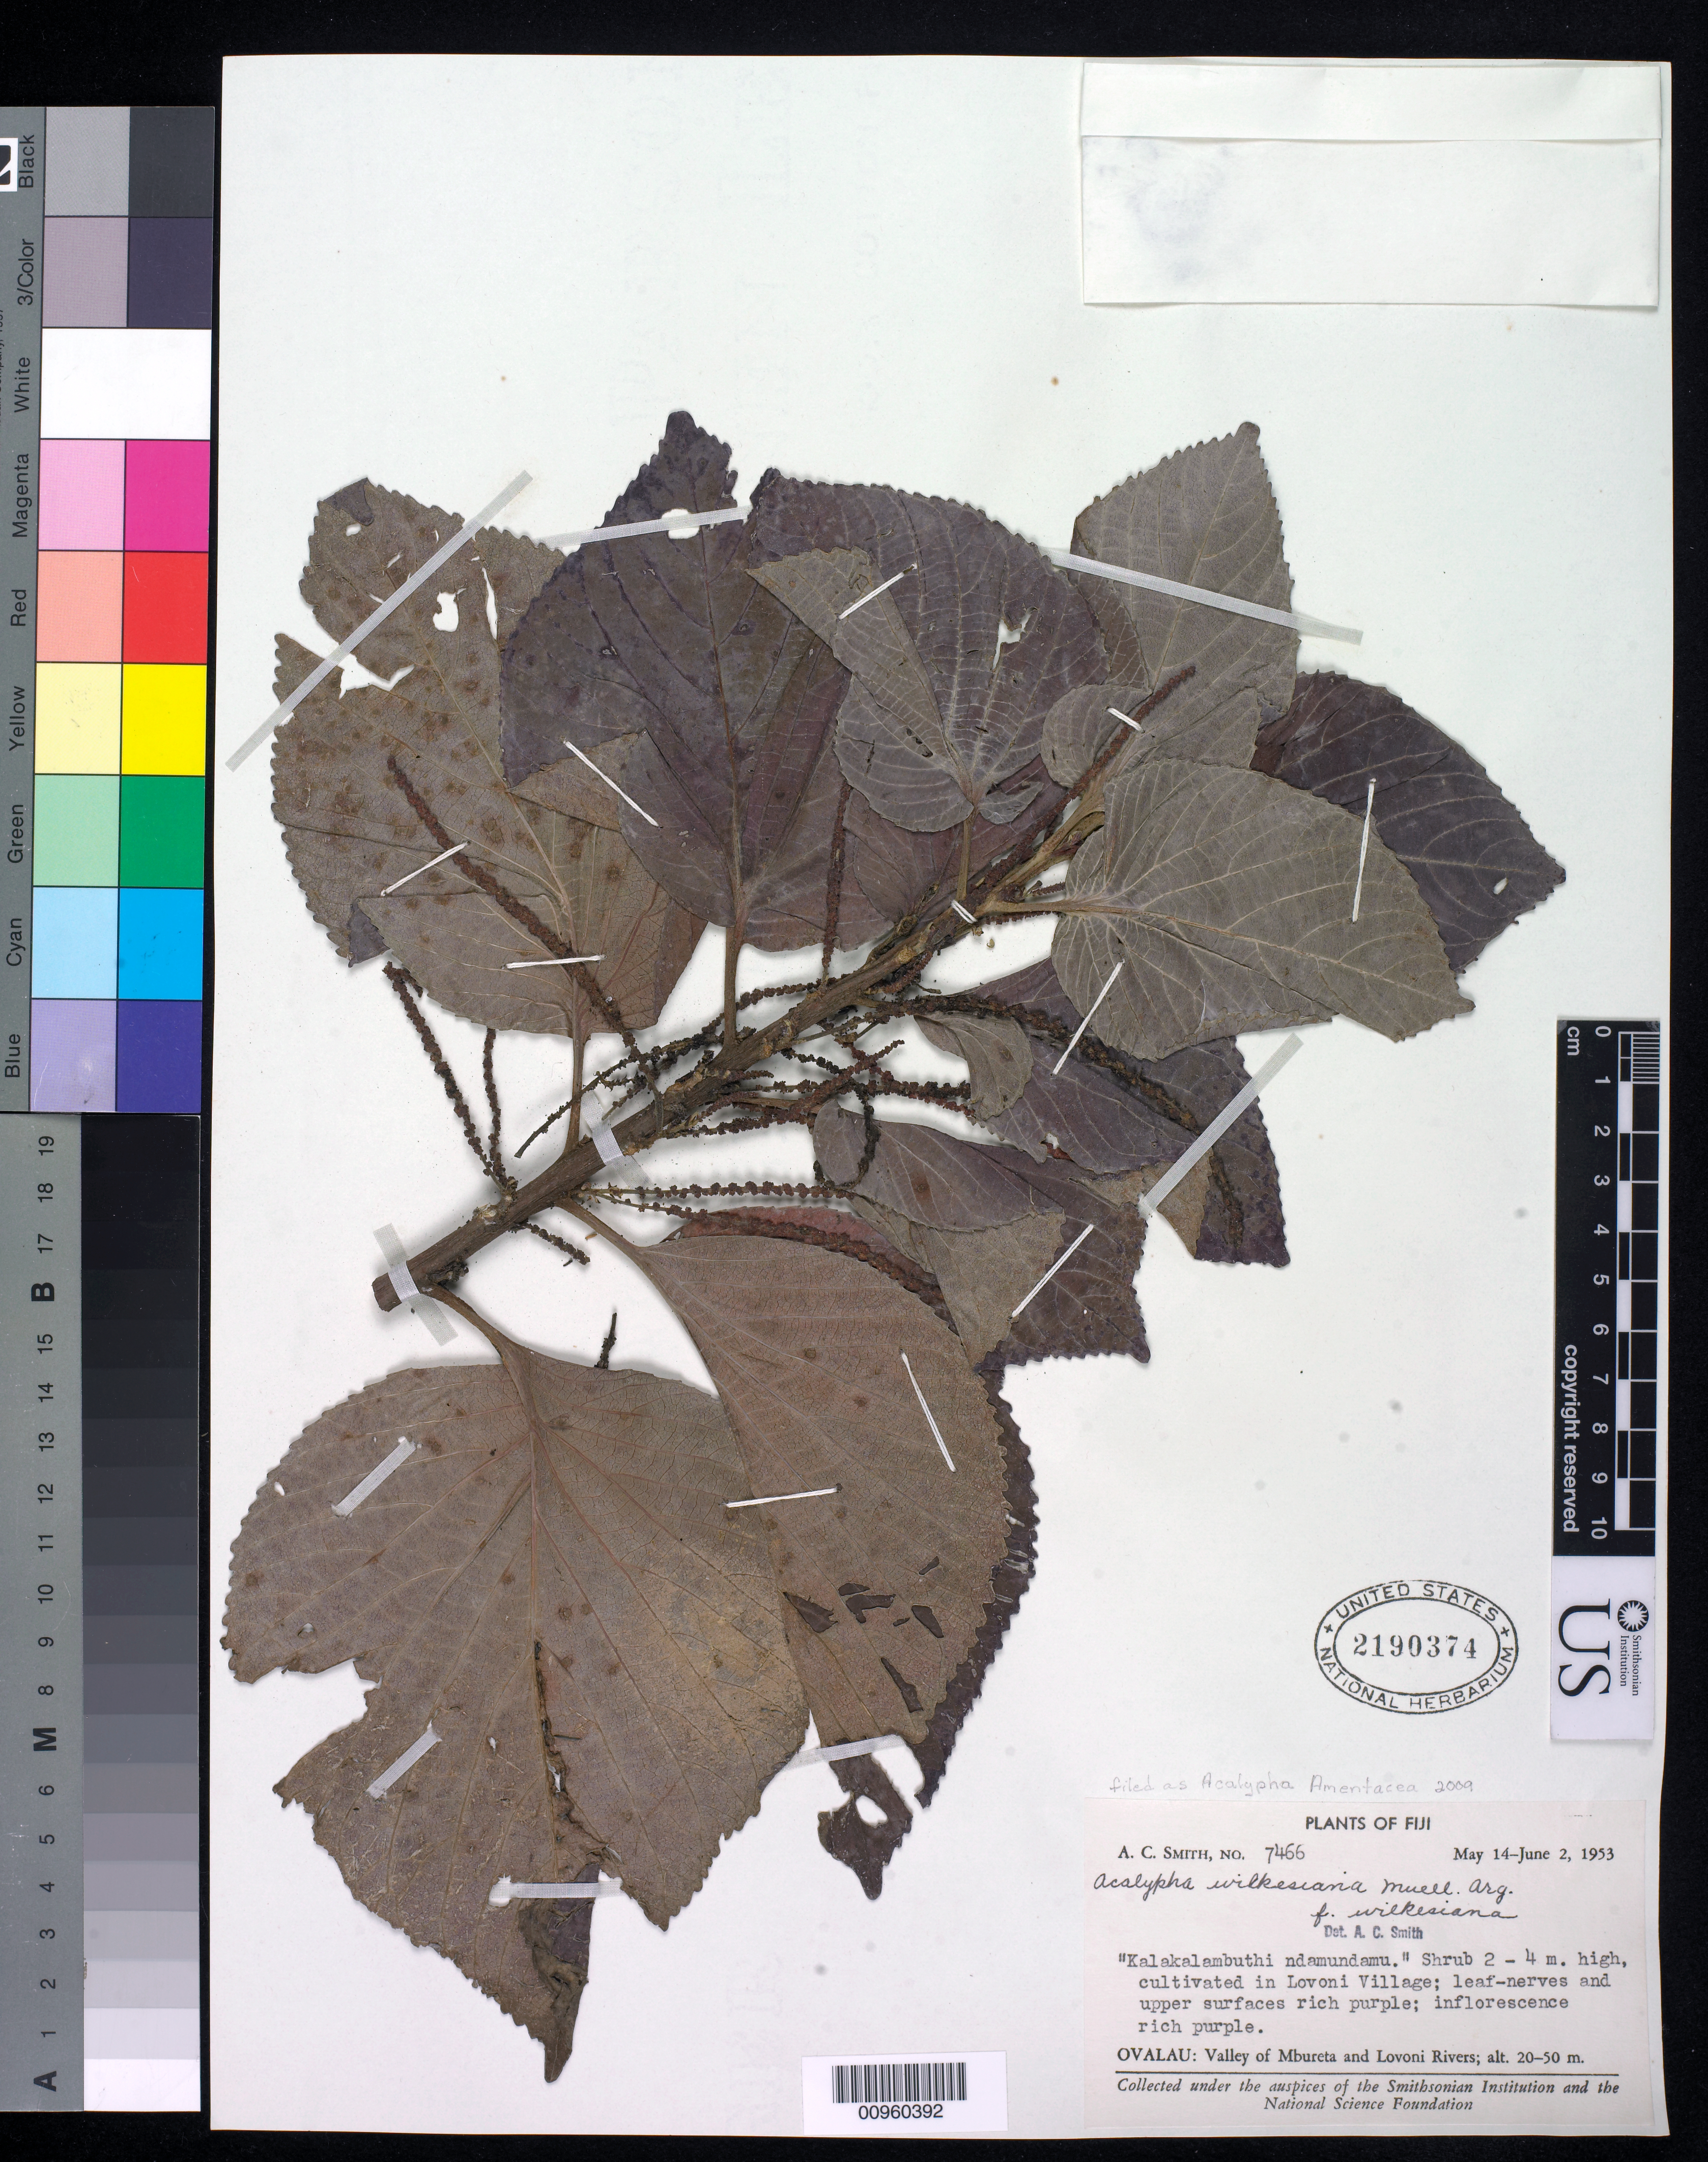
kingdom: Plantae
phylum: Tracheophyta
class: Magnoliopsida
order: Malpighiales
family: Euphorbiaceae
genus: Acalypha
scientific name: Acalypha amentacea var. wilkesiana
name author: Roxb.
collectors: C. A. Smith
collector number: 7466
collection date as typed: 14 May 1953 to 02 Jun 1953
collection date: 1953-05-14/1953-06-02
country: Fiji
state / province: Eastern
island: Ovalau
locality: Fiji, Valley of Mbureta and Lovoni Rivers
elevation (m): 20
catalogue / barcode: US 2190374